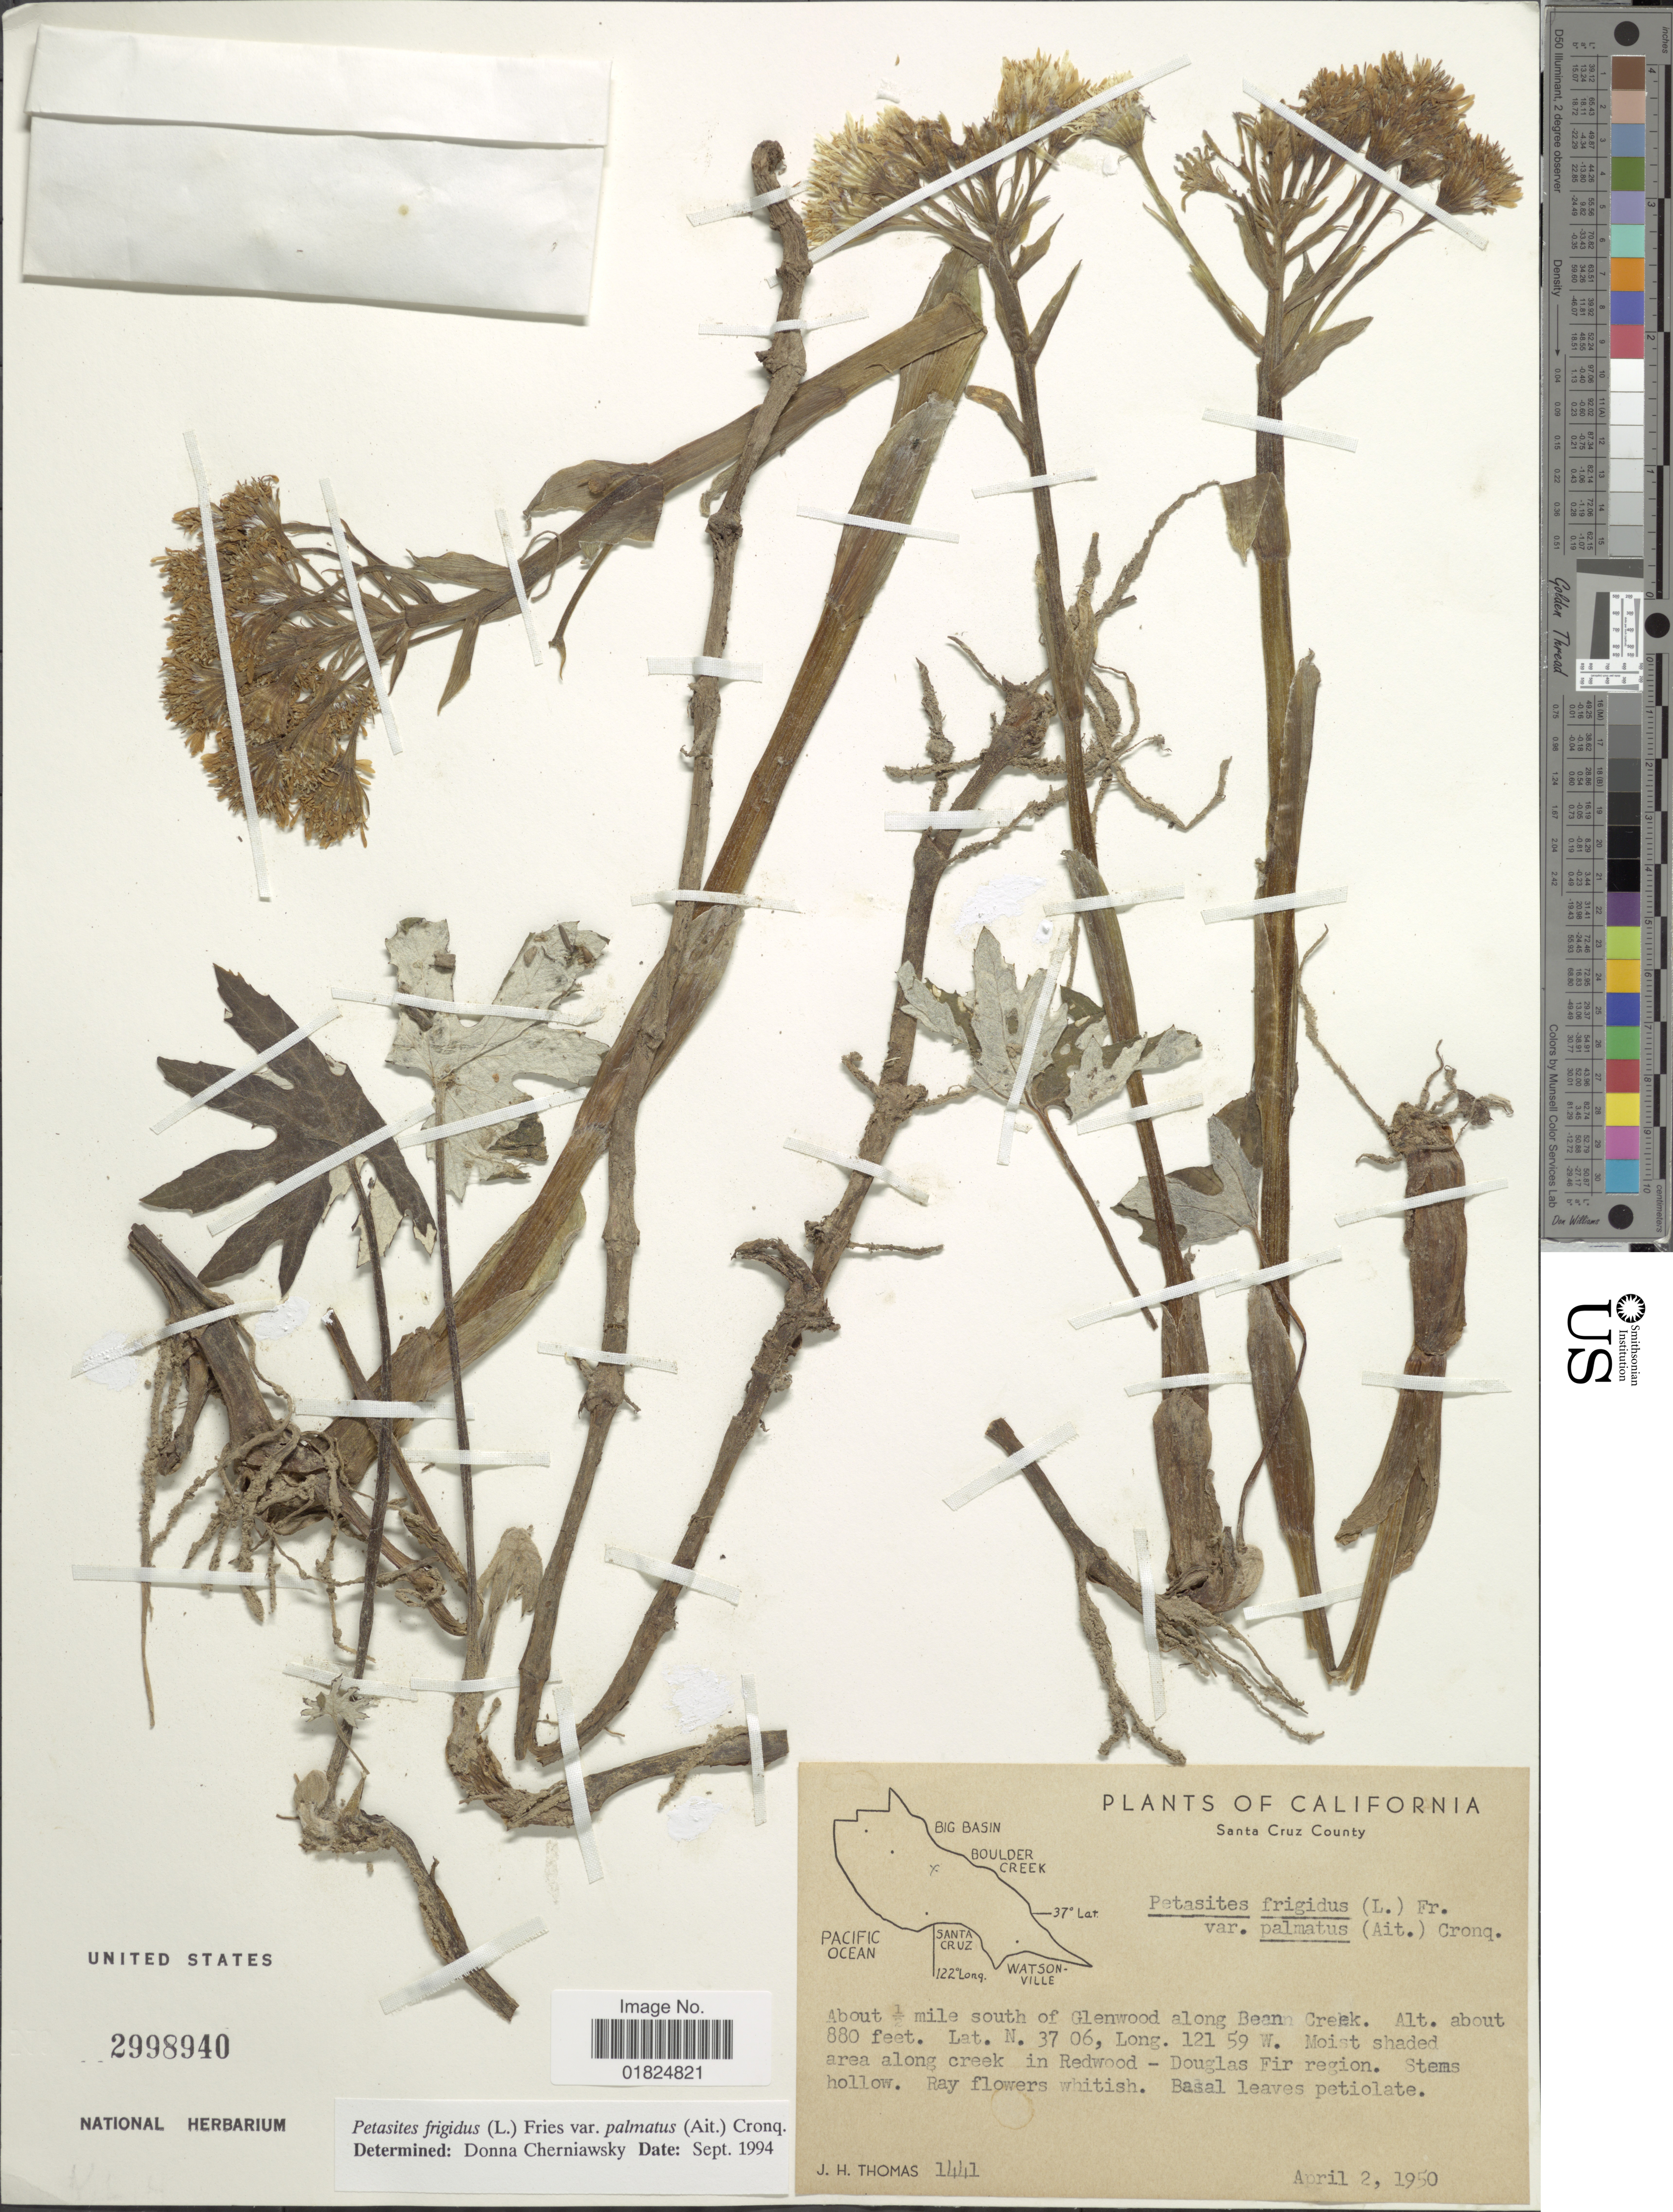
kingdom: Plantae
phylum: Tracheophyta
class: Magnoliopsida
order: Asterales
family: Asteraceae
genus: Petasites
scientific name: Petasites frigidus var. palmatus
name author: (Aiton) Cody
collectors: J. H. Thomas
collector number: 1441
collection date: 1950-04-02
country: United States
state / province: California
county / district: Santa Cruz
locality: California. Santa Cruz County. About 1/2 miles south of Glenwood along Bean Creek. area along creek in Redwood-Douglas Fir region.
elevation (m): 268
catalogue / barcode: US 2998940